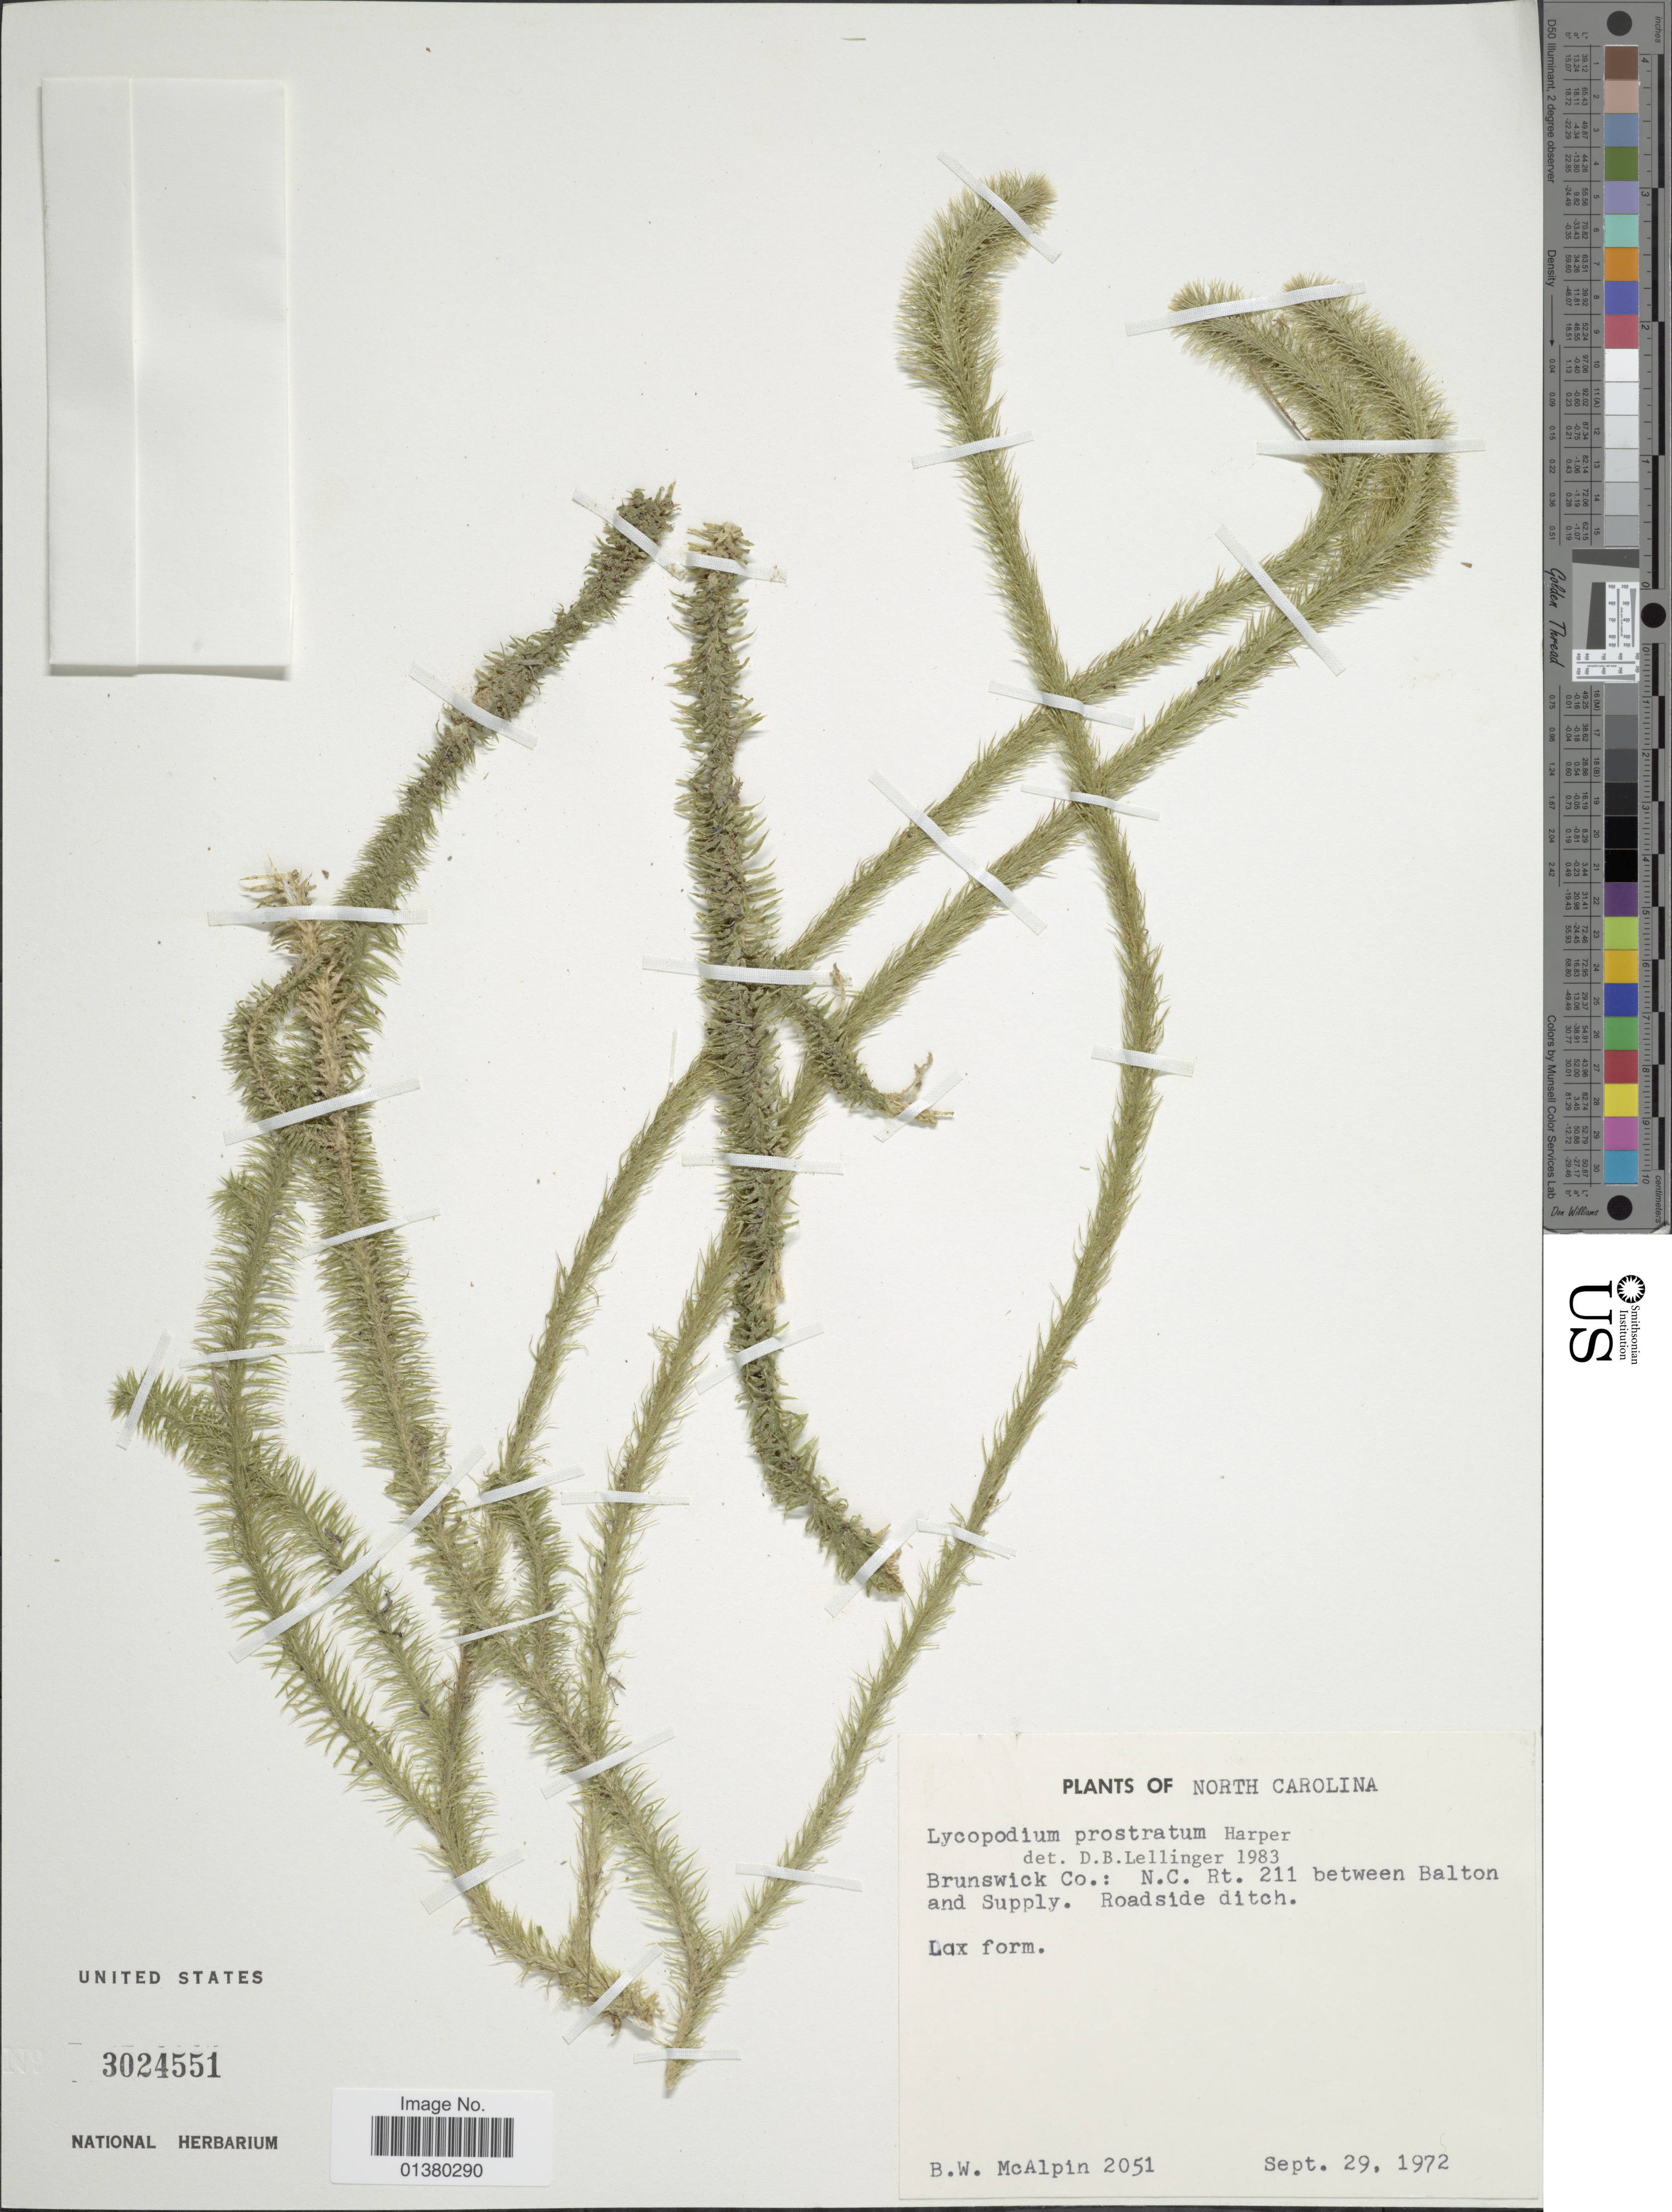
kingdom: Plantae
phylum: Tracheophyta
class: Lycopodiopsida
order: Lycopodiales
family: Lycopodiaceae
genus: Lycopodiella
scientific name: Lycopodiella prostrata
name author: (R.M. Harper) Cranfill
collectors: B. W. McAlpin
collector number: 2051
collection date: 1972-09-29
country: United States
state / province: North Carolina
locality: Brunswick Co: N.C. Rt. 211 between Balton and Supply. Roadside ditch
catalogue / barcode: US 3024551